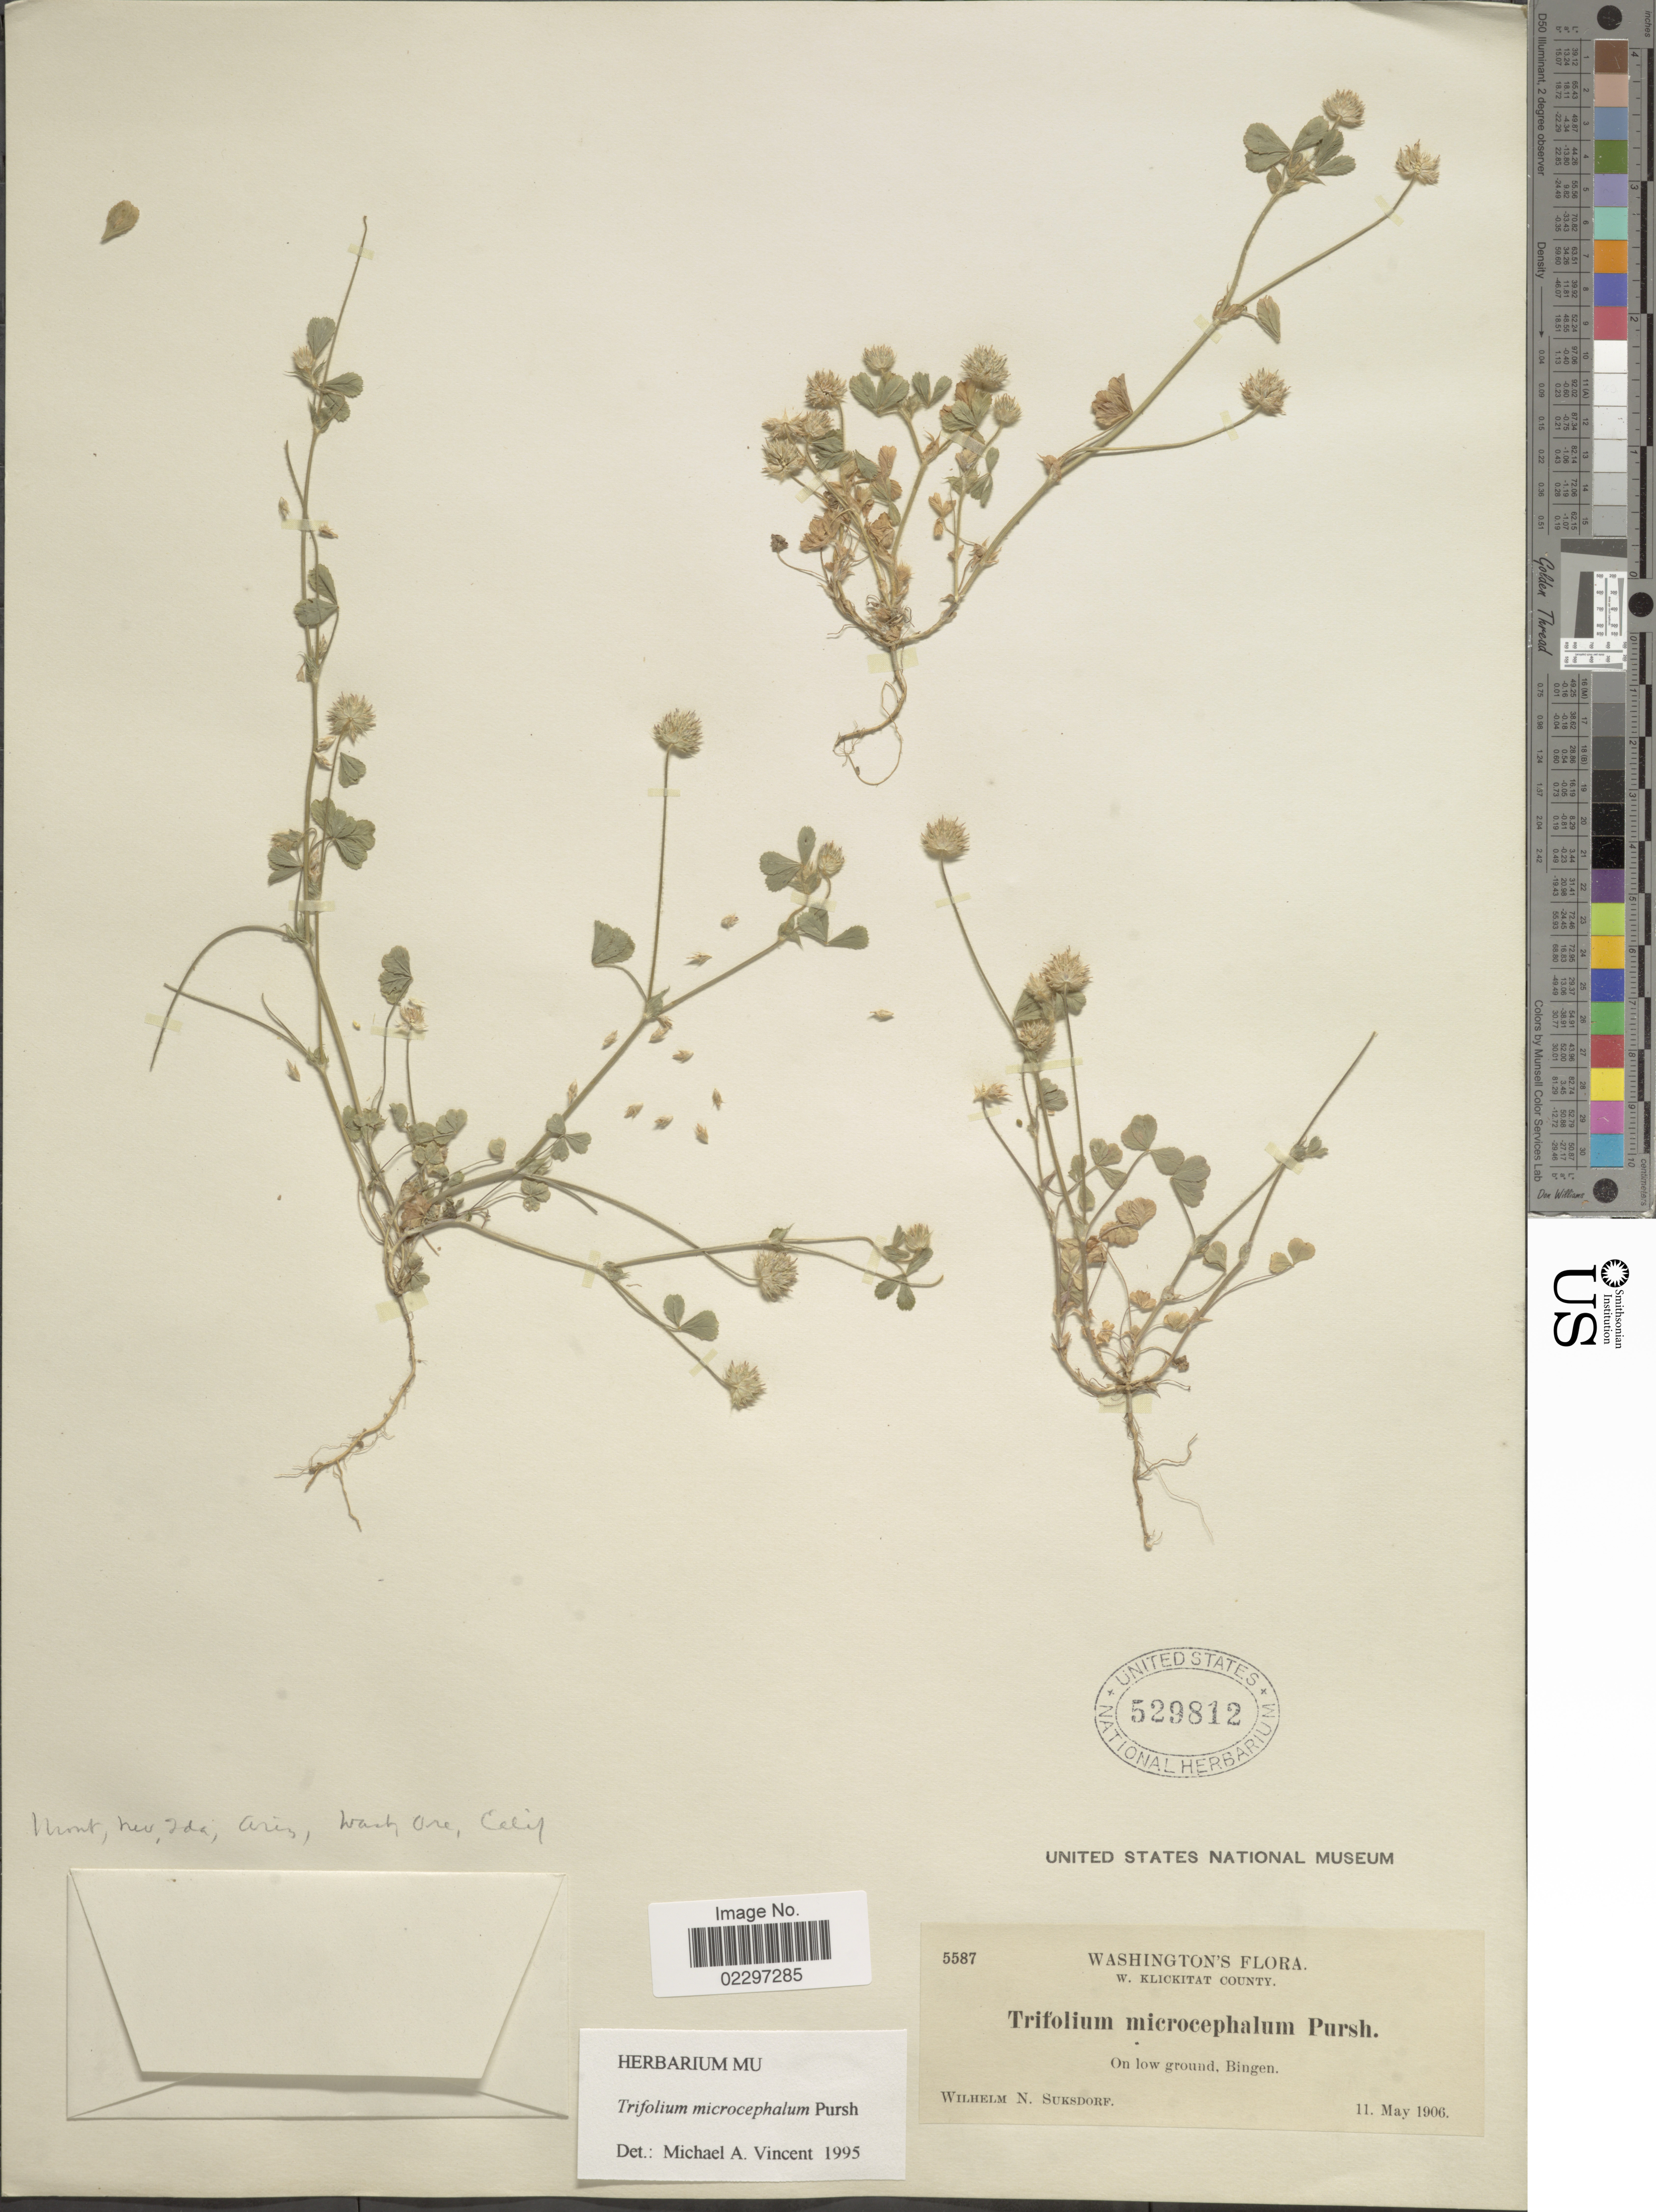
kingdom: Plantae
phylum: Tracheophyta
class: Magnoliopsida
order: Fabales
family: Fabaceae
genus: Trifolium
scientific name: Trifolium microcephalum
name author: Pursh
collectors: W. N. Suksdorf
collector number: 5587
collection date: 1906-05-11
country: United States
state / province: Washington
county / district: Klickitat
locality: W. Klickitat County. On low ground, Bingen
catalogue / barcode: US 529812